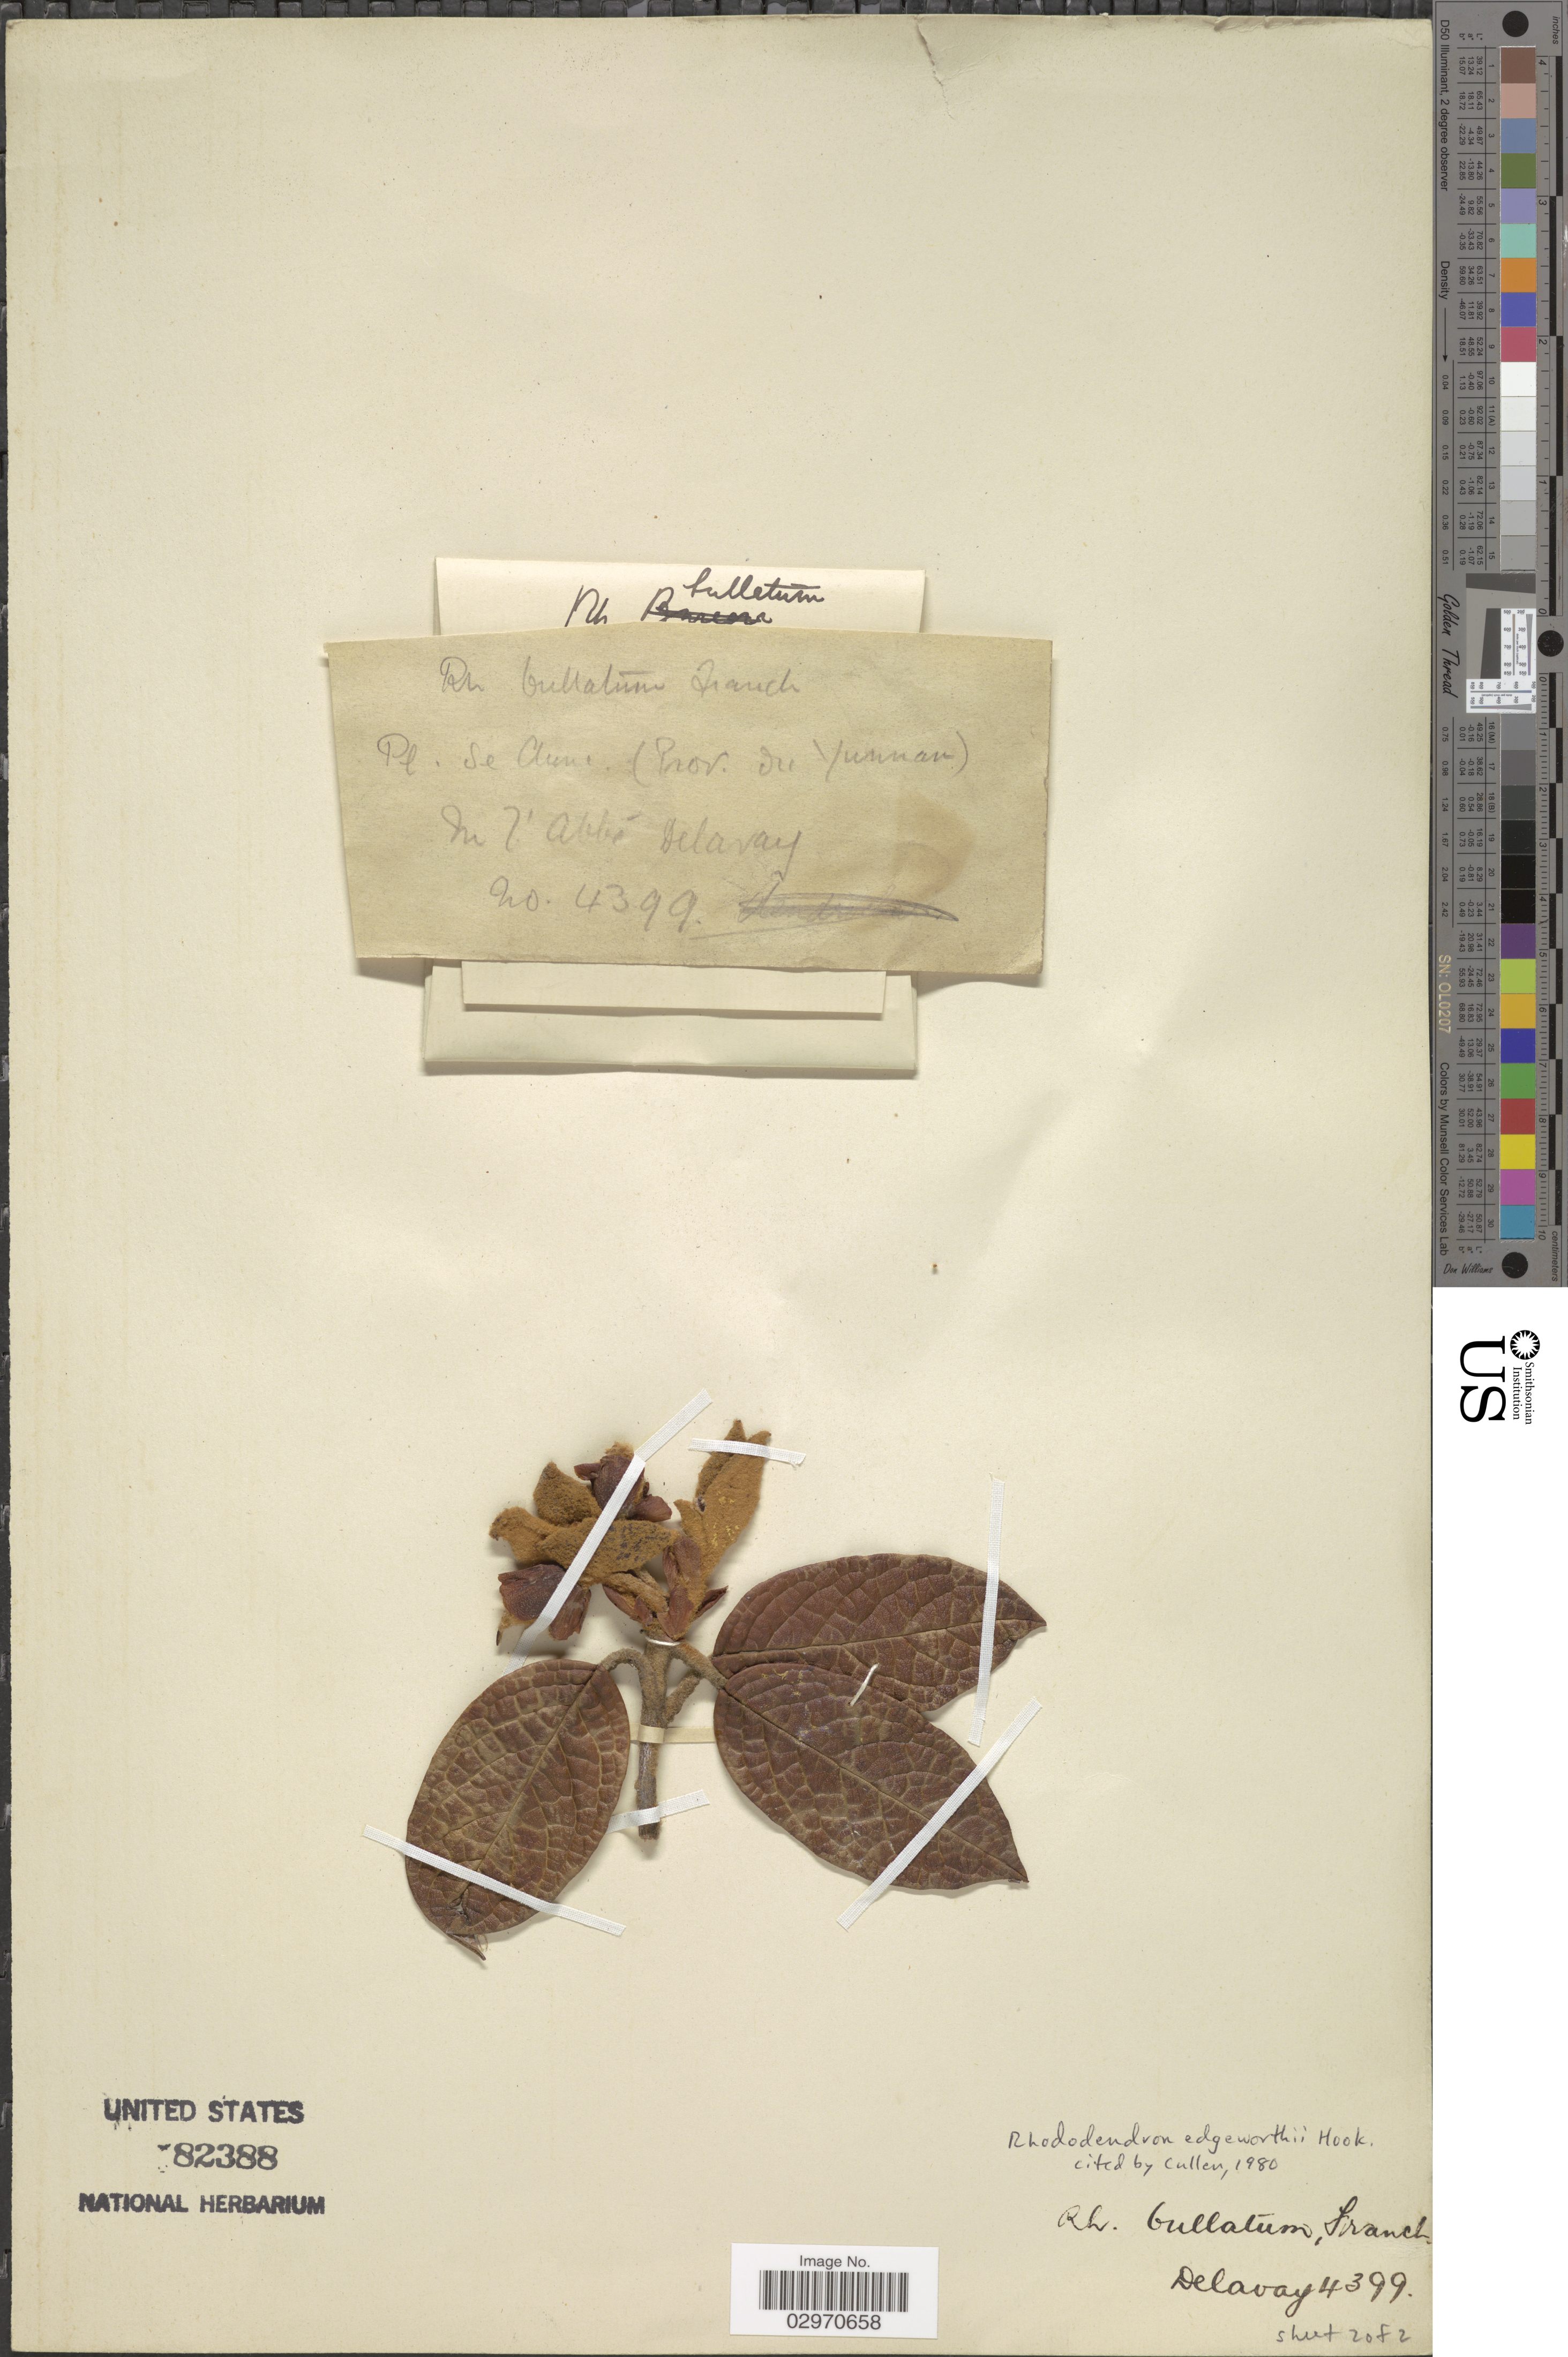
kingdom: Plantae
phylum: Tracheophyta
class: Magnoliopsida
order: Ericales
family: Ericaceae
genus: Rhododendron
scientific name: Rhododendron edgeworthii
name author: Hook.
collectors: P. Delavay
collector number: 4399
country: China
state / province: Yunnan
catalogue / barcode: US 82388